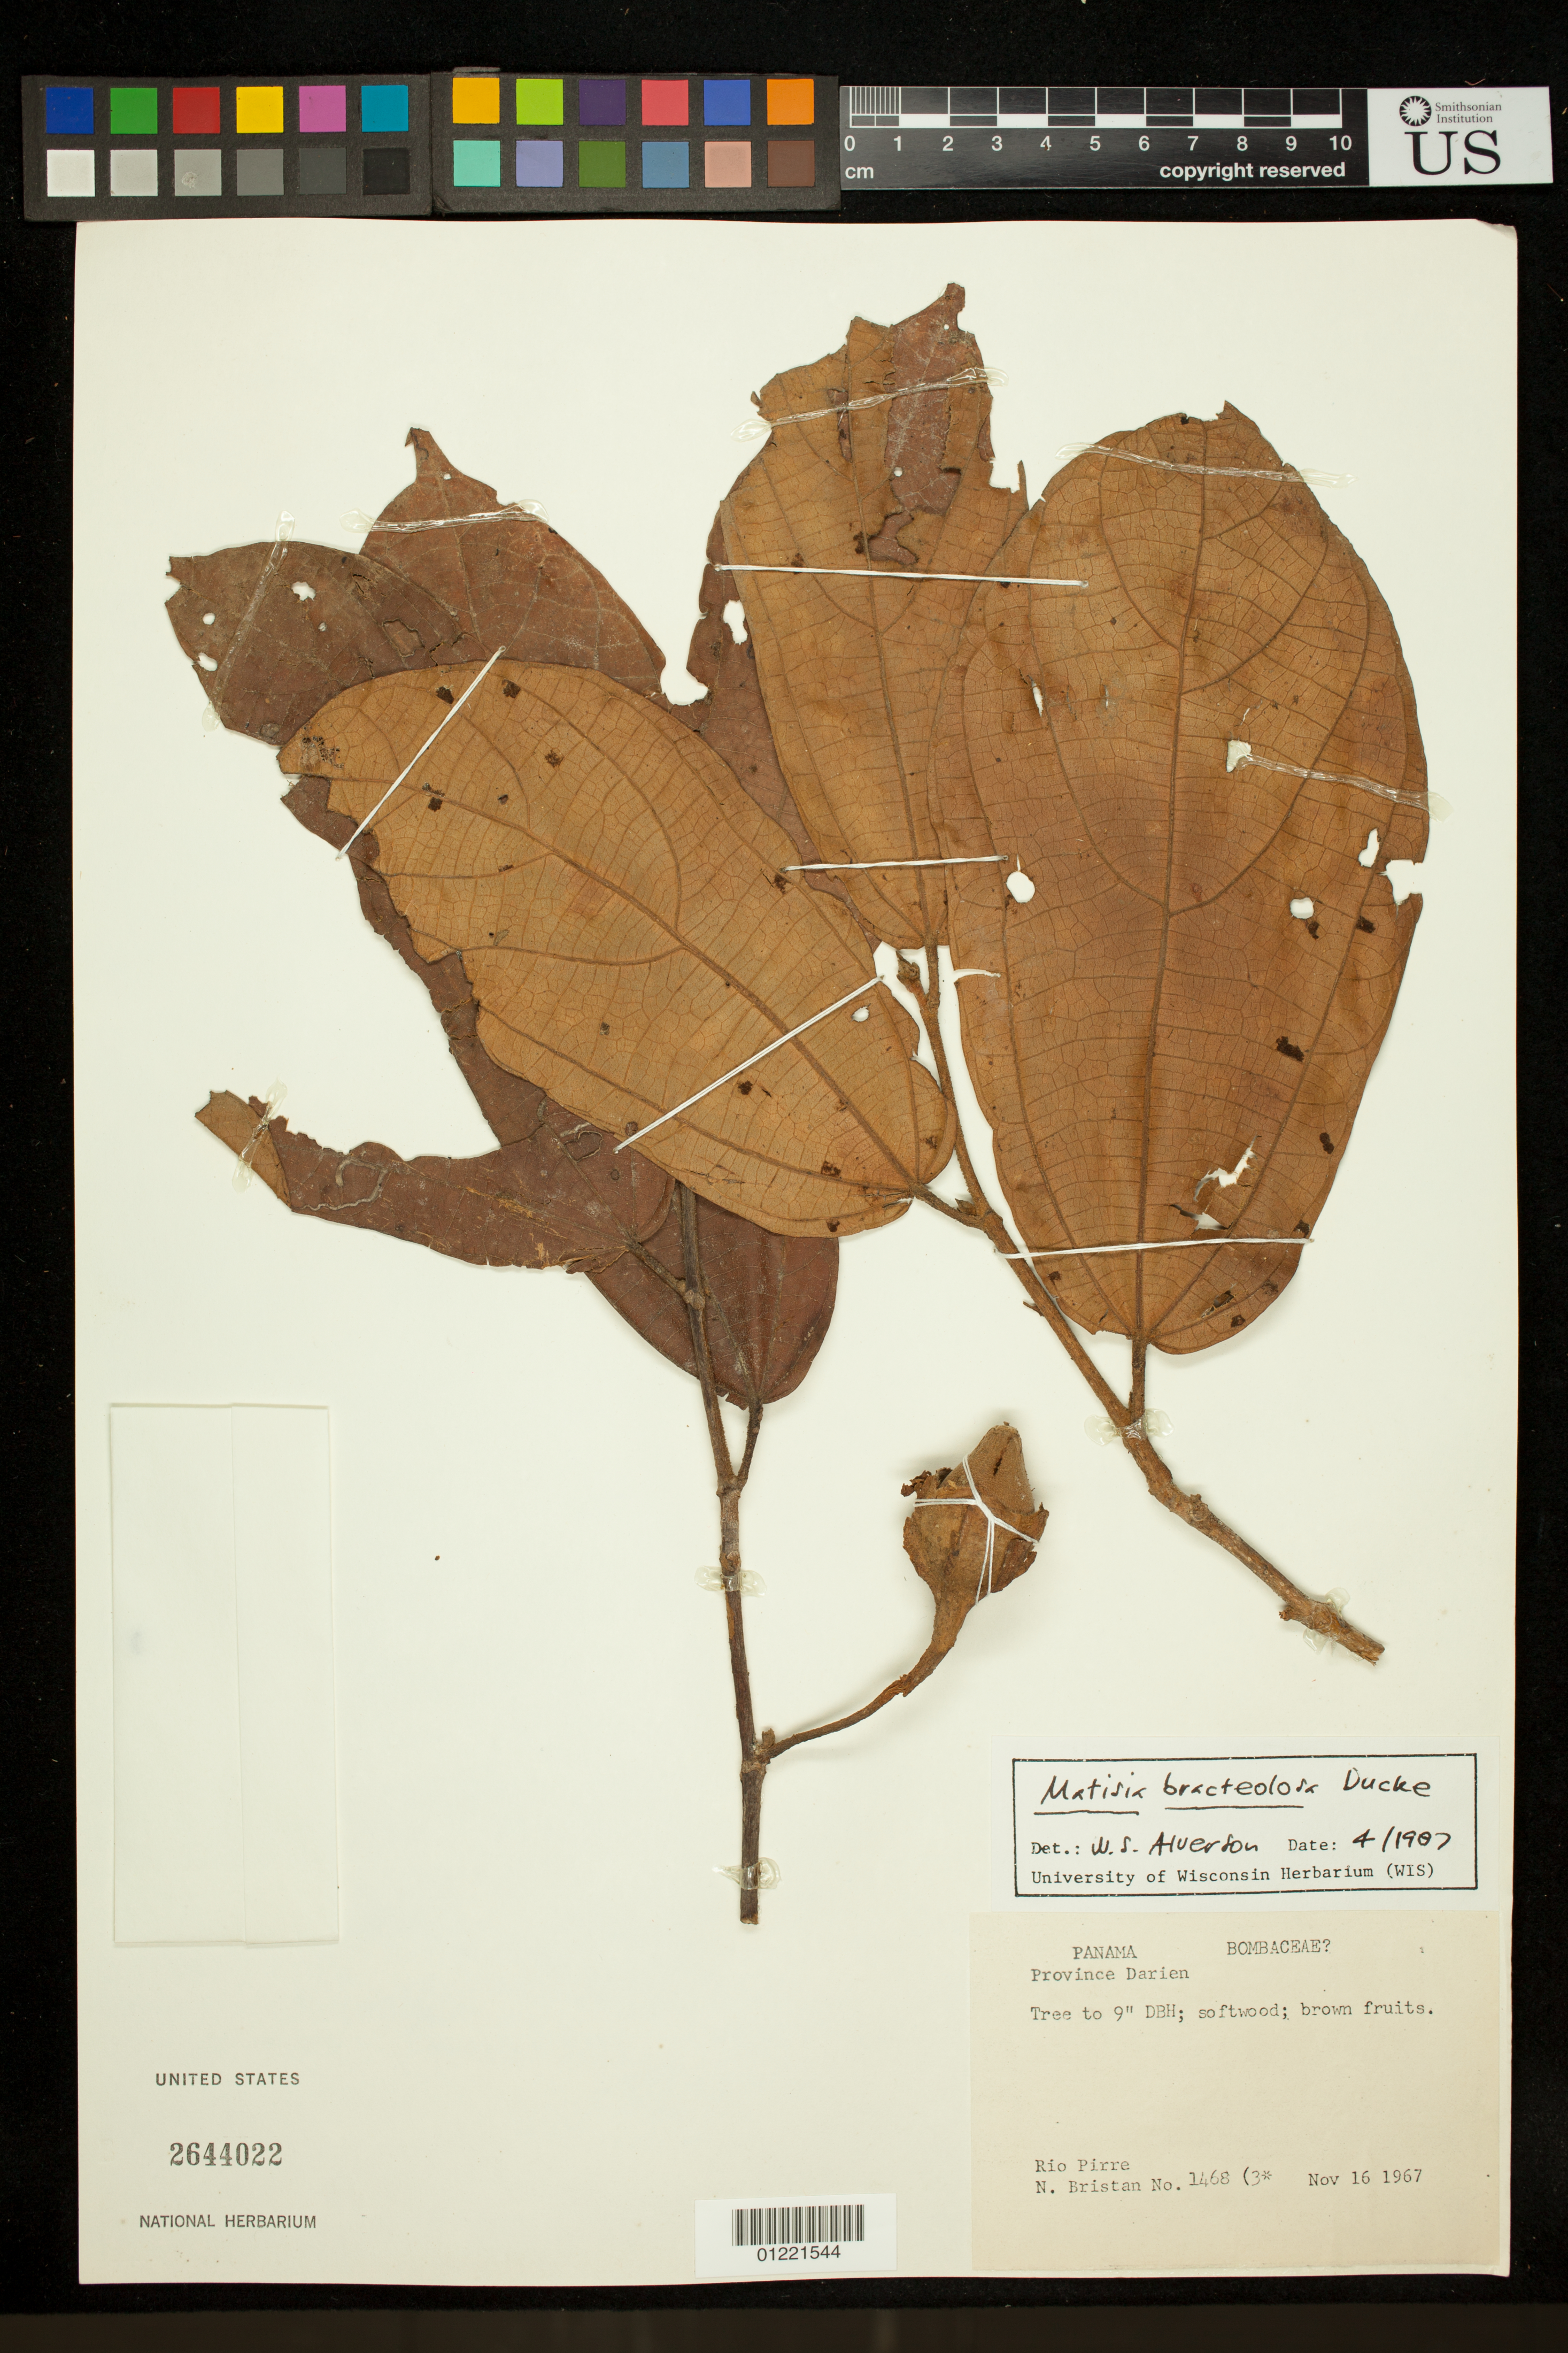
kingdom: Plantae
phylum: Tracheophyta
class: Magnoliopsida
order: Malvales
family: Malvaceae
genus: Matisia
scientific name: Matisia bracteolosa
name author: Ducke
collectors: N. Bristan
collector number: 1468 (3.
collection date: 1967-11-16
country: Panama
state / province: Darién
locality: Rio Pirre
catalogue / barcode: US 2644022